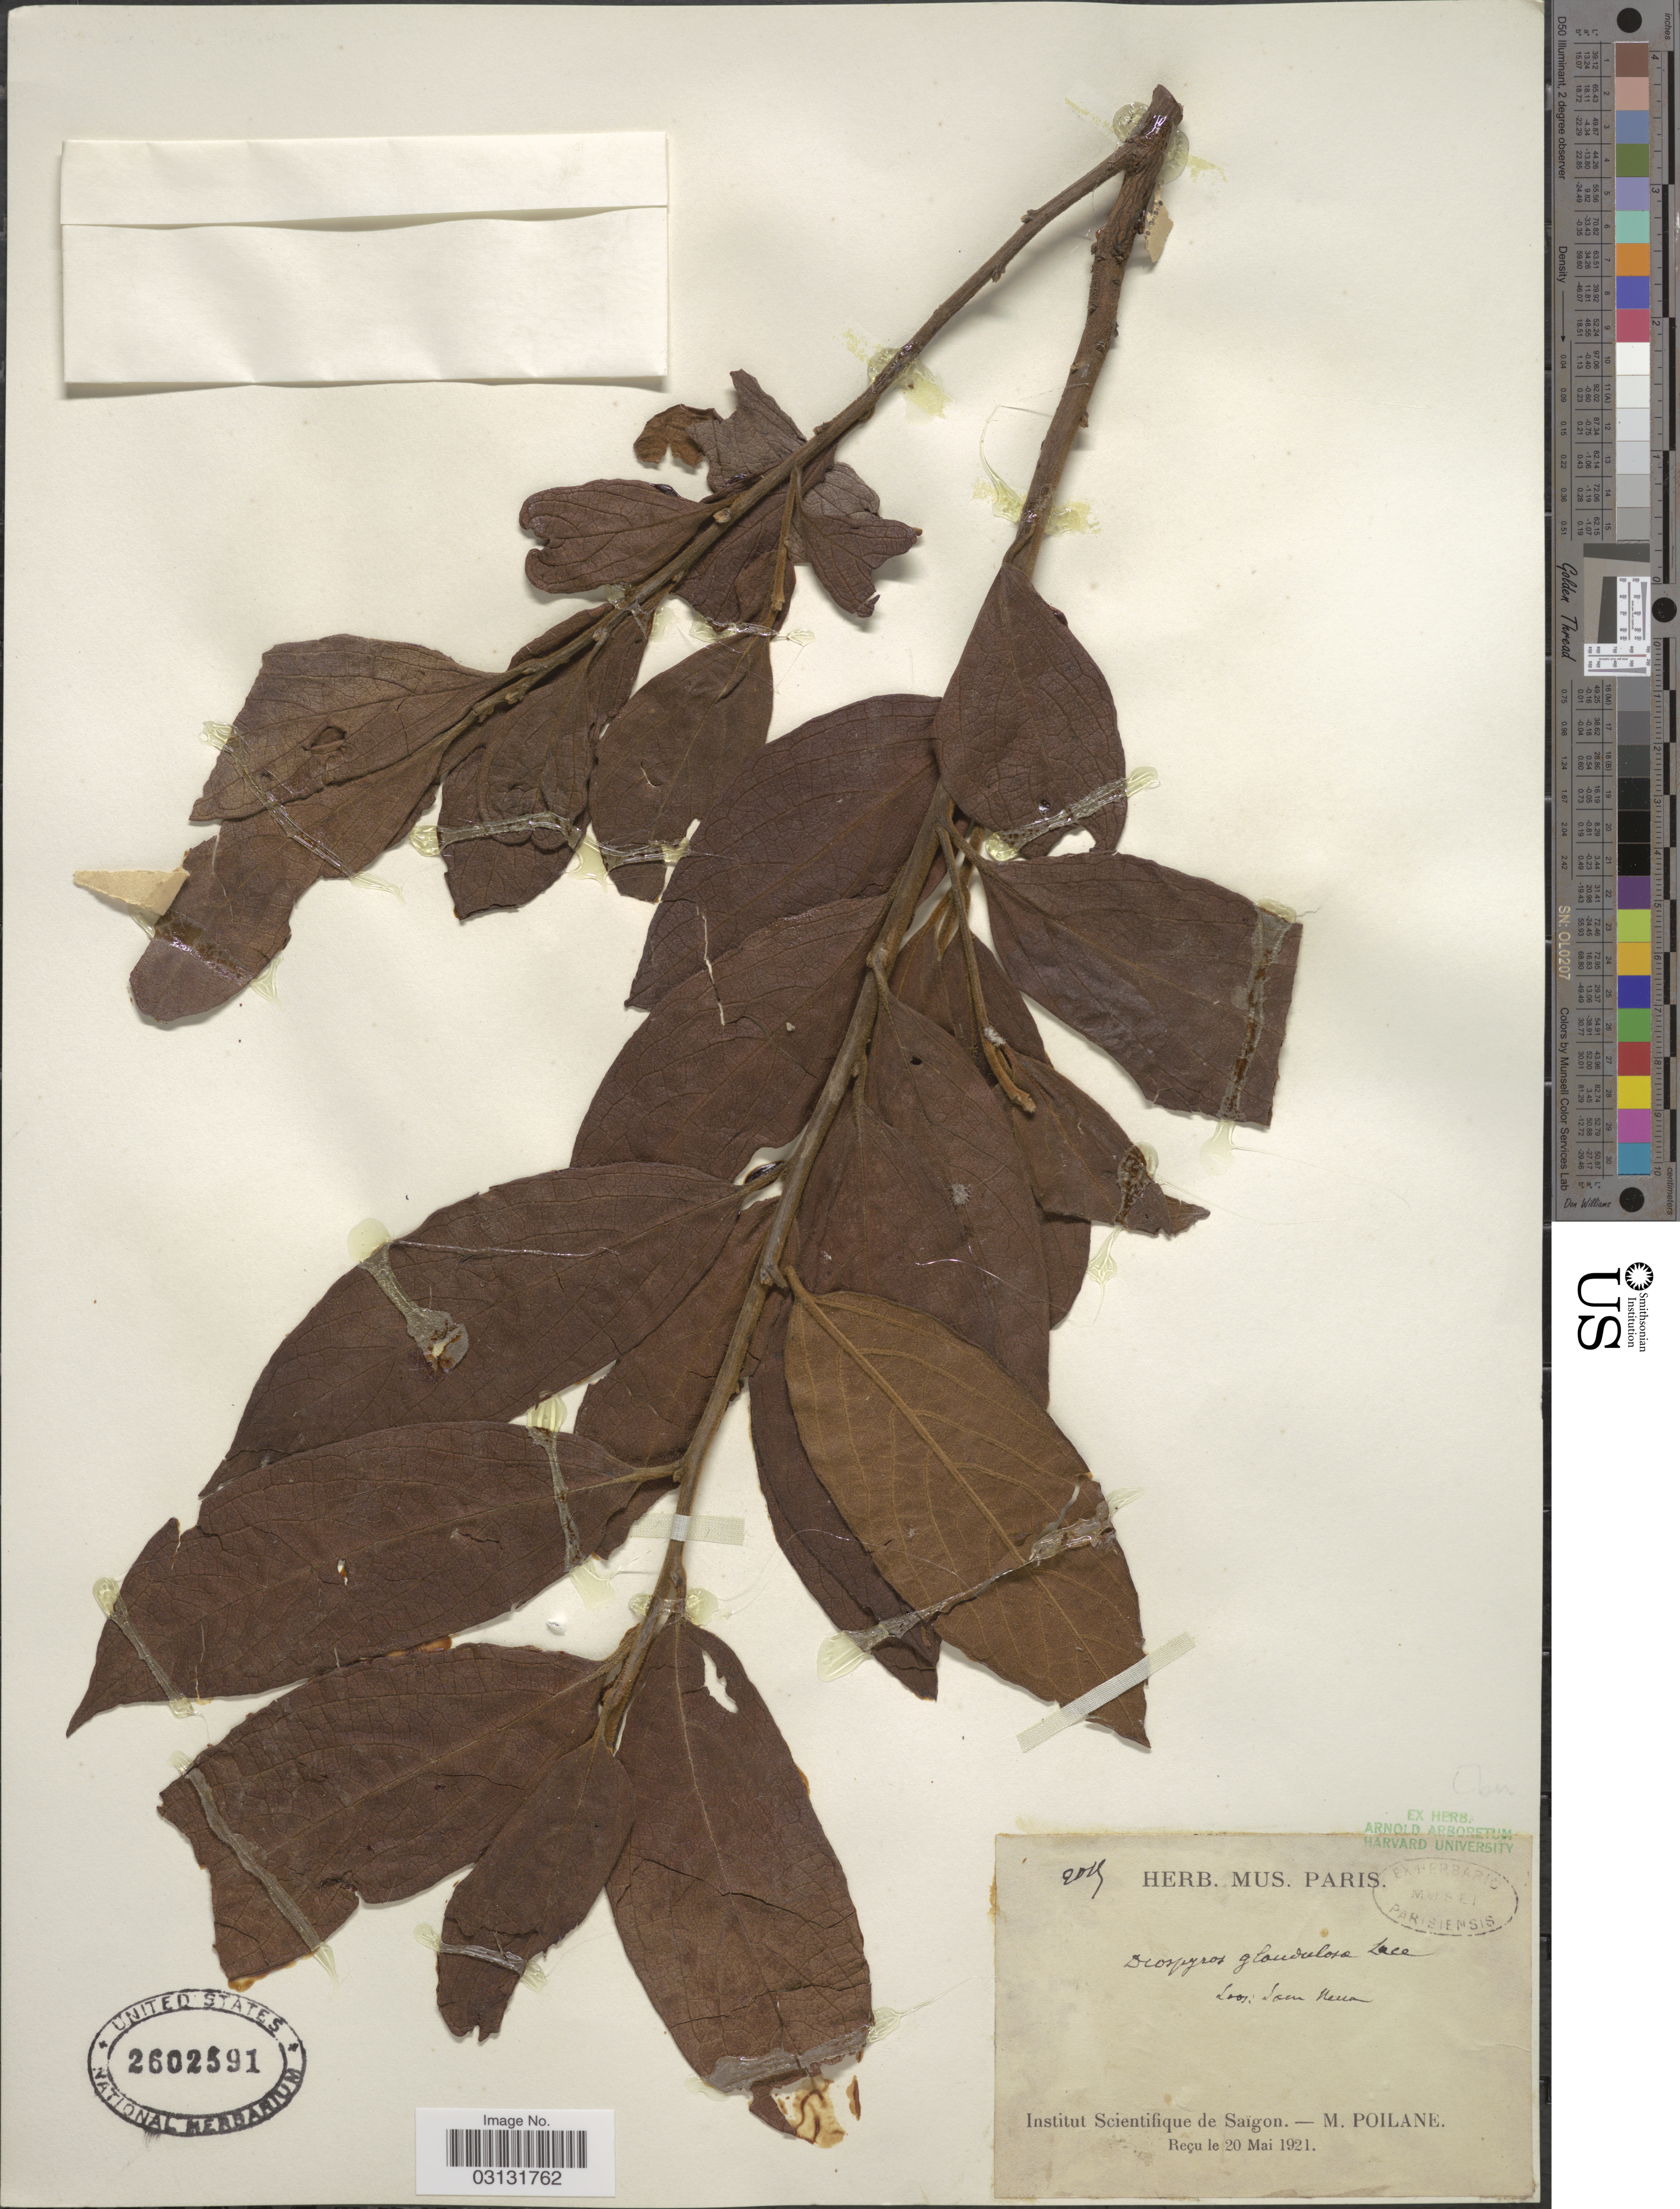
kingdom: Plantae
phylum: Tracheophyta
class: Magnoliopsida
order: Ericales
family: Ebenaceae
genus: Diospyros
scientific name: Diospyros glandulosa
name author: Lace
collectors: M. Poilane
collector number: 2015*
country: Laos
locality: Lom Heua. [interpreted]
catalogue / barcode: US 2602591